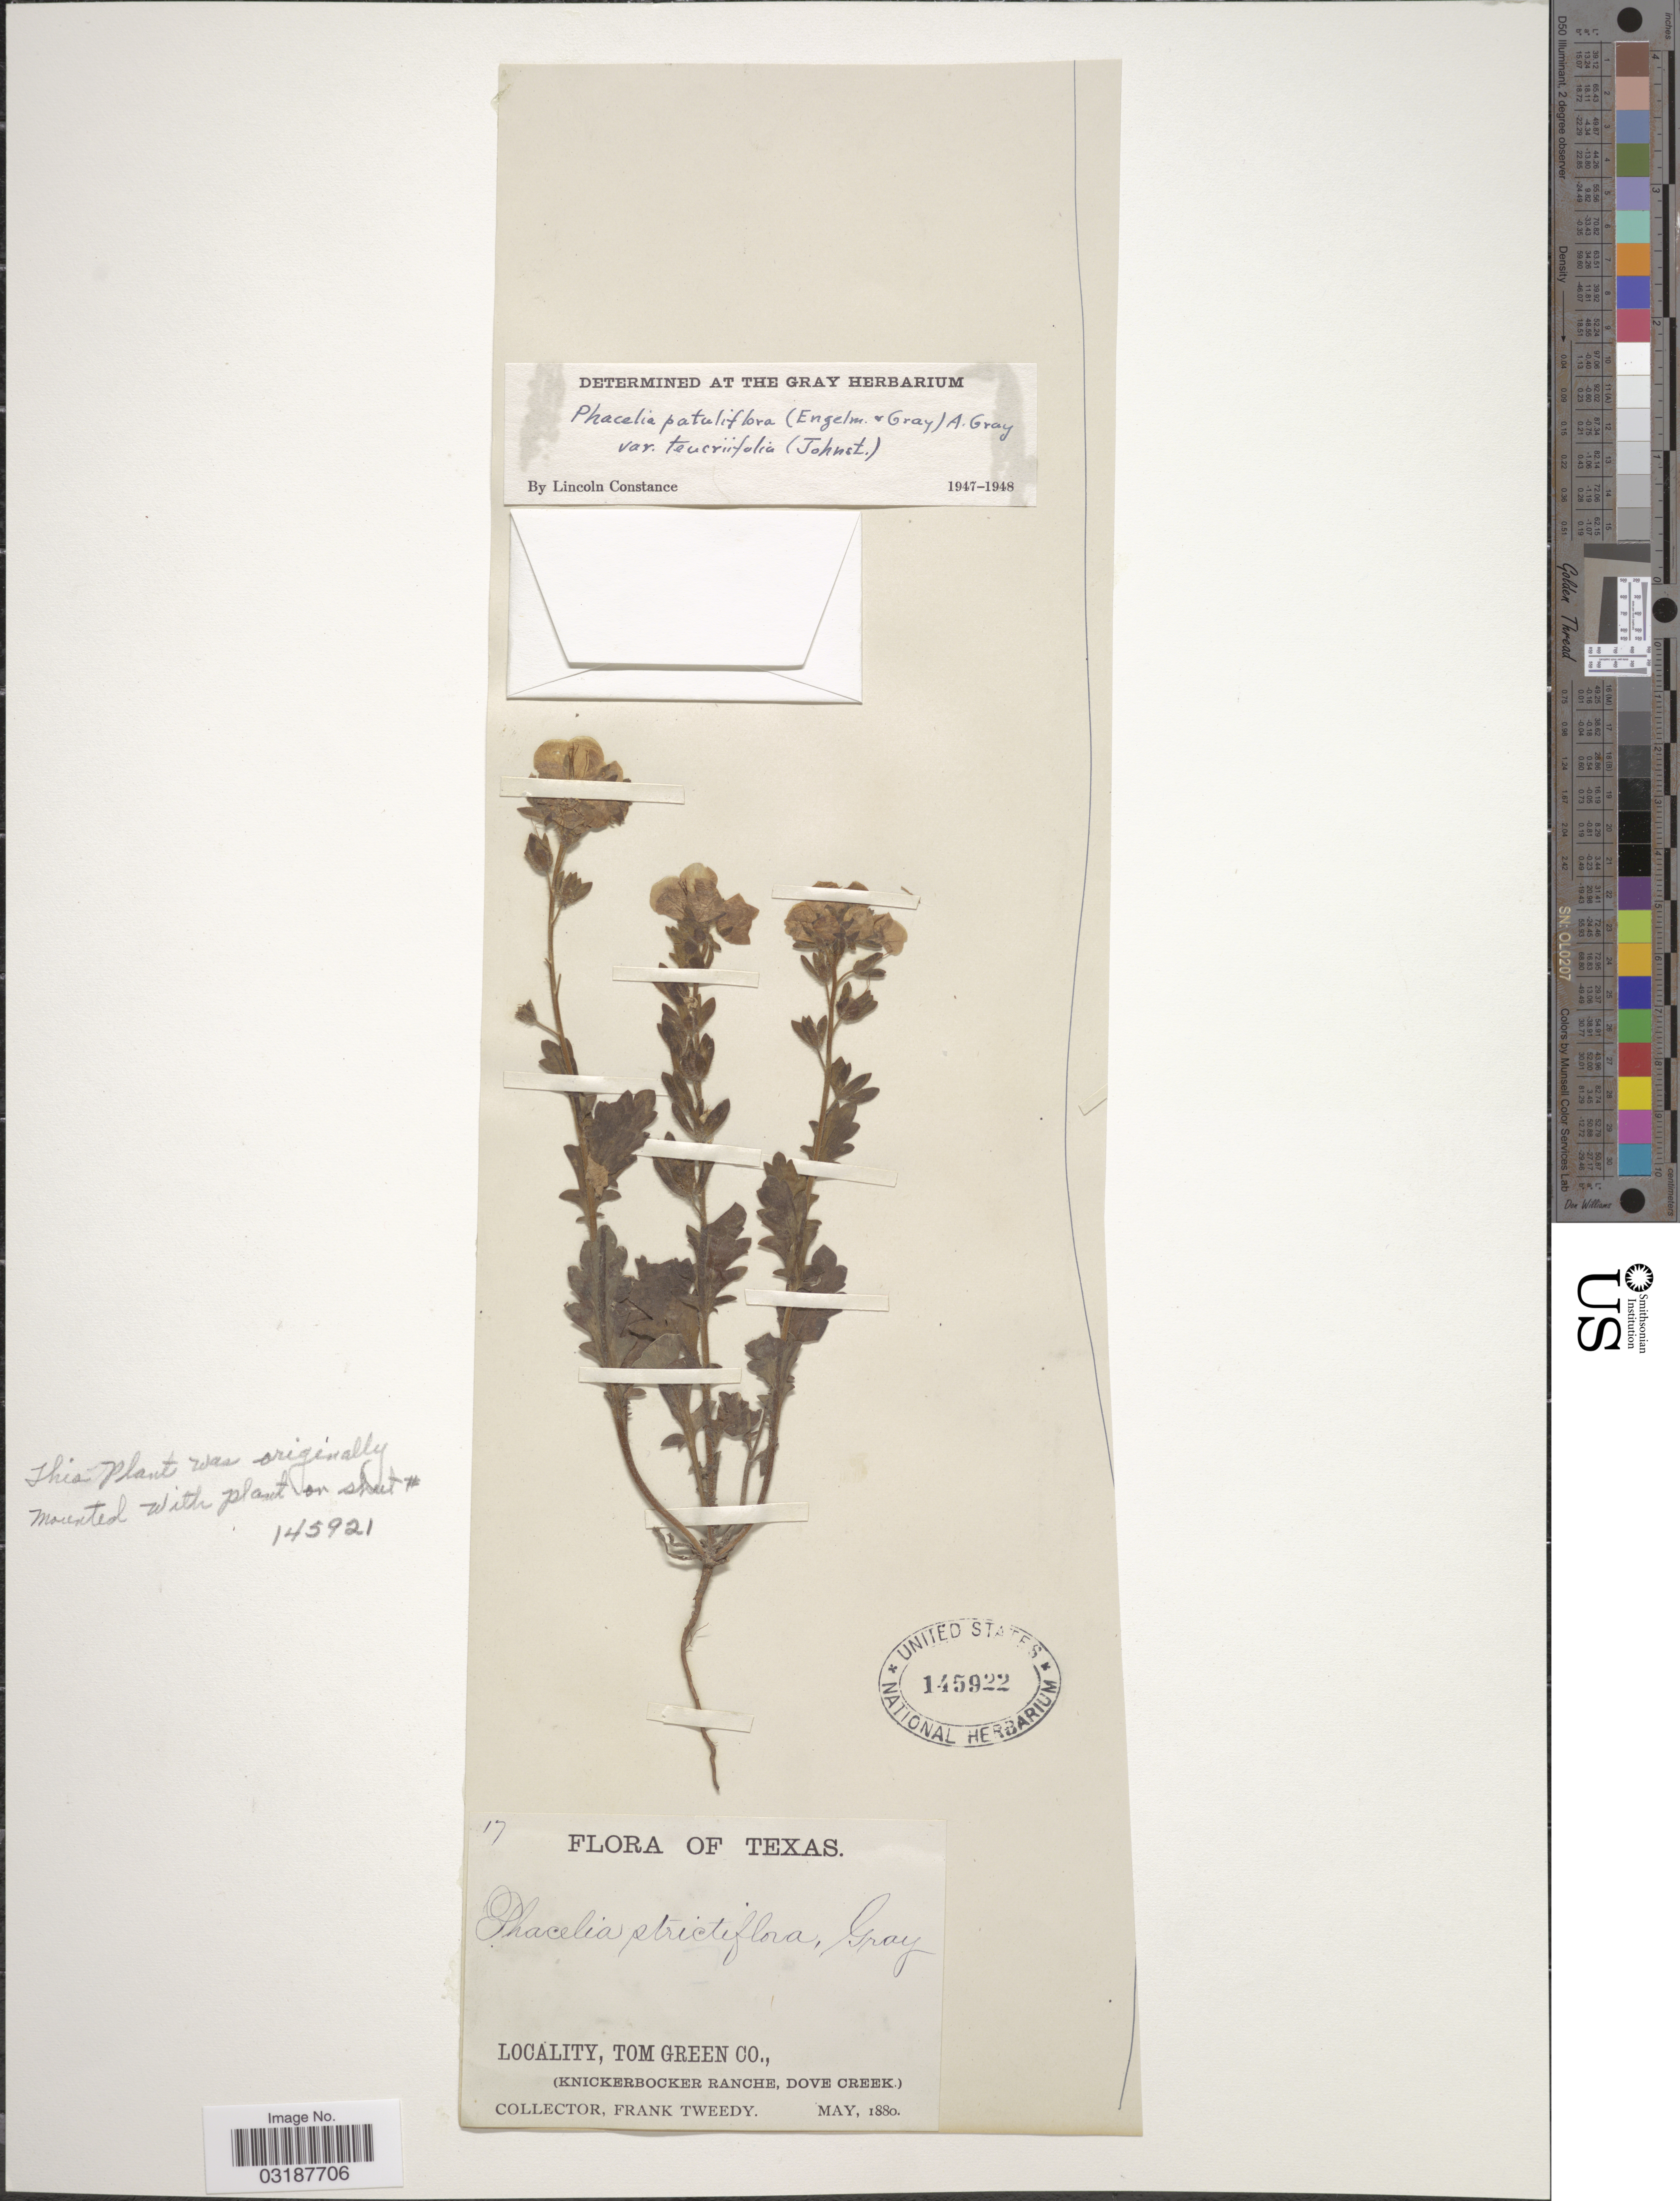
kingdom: Plantae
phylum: Tracheophyta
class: Magnoliopsida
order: Boraginales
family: Hydrophyllaceae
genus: Phacelia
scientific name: Phacelia strictiflora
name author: (Engelm. & A. Gray) A. Gray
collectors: F. Tweedy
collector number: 17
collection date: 1880-05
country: United States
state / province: Texas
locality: Tom Green Co., (Knickerbocker Ranche, Dove Creek).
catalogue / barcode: US 145922